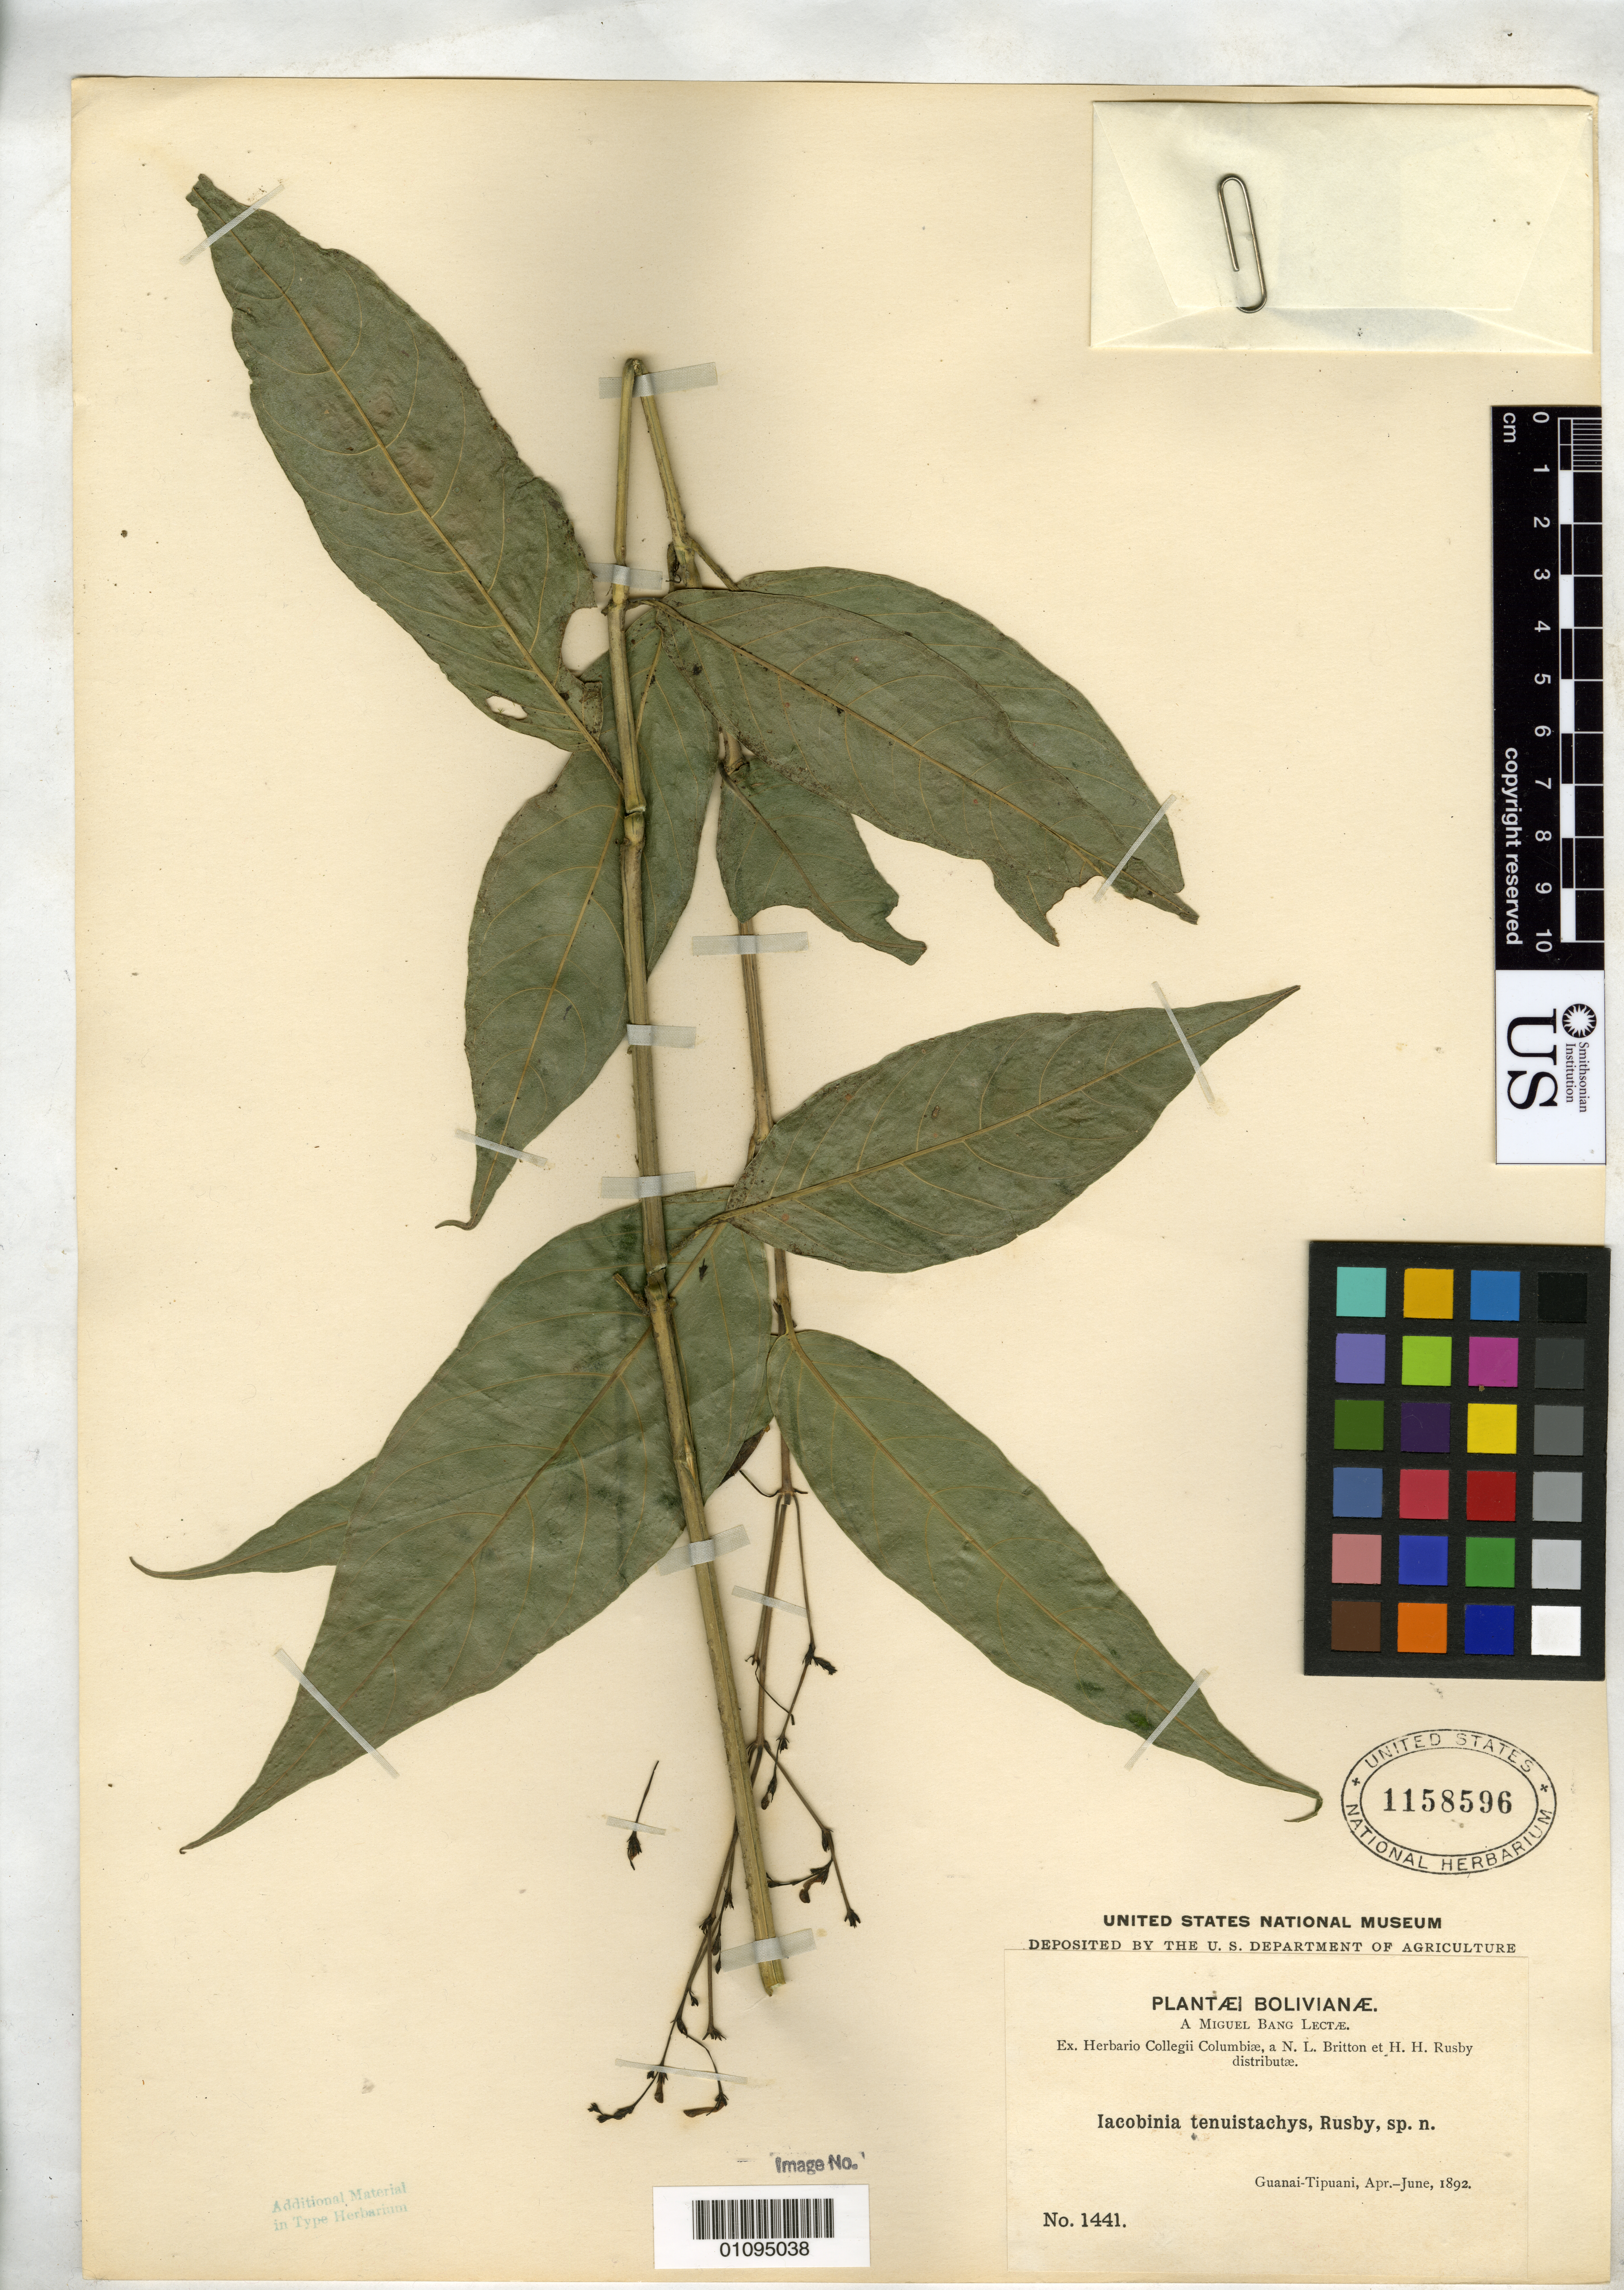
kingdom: Plantae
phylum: Tracheophyta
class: Magnoliopsida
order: Lamiales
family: Acanthaceae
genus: Jacobinia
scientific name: Jacobinia tenuistachys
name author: Rusby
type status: Isotype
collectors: M. Bang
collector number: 1441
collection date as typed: Apr 1892 to -- Jun 1892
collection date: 1892-04/1892-06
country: Bolivia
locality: Guanai - Tipuani.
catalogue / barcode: US 1158596